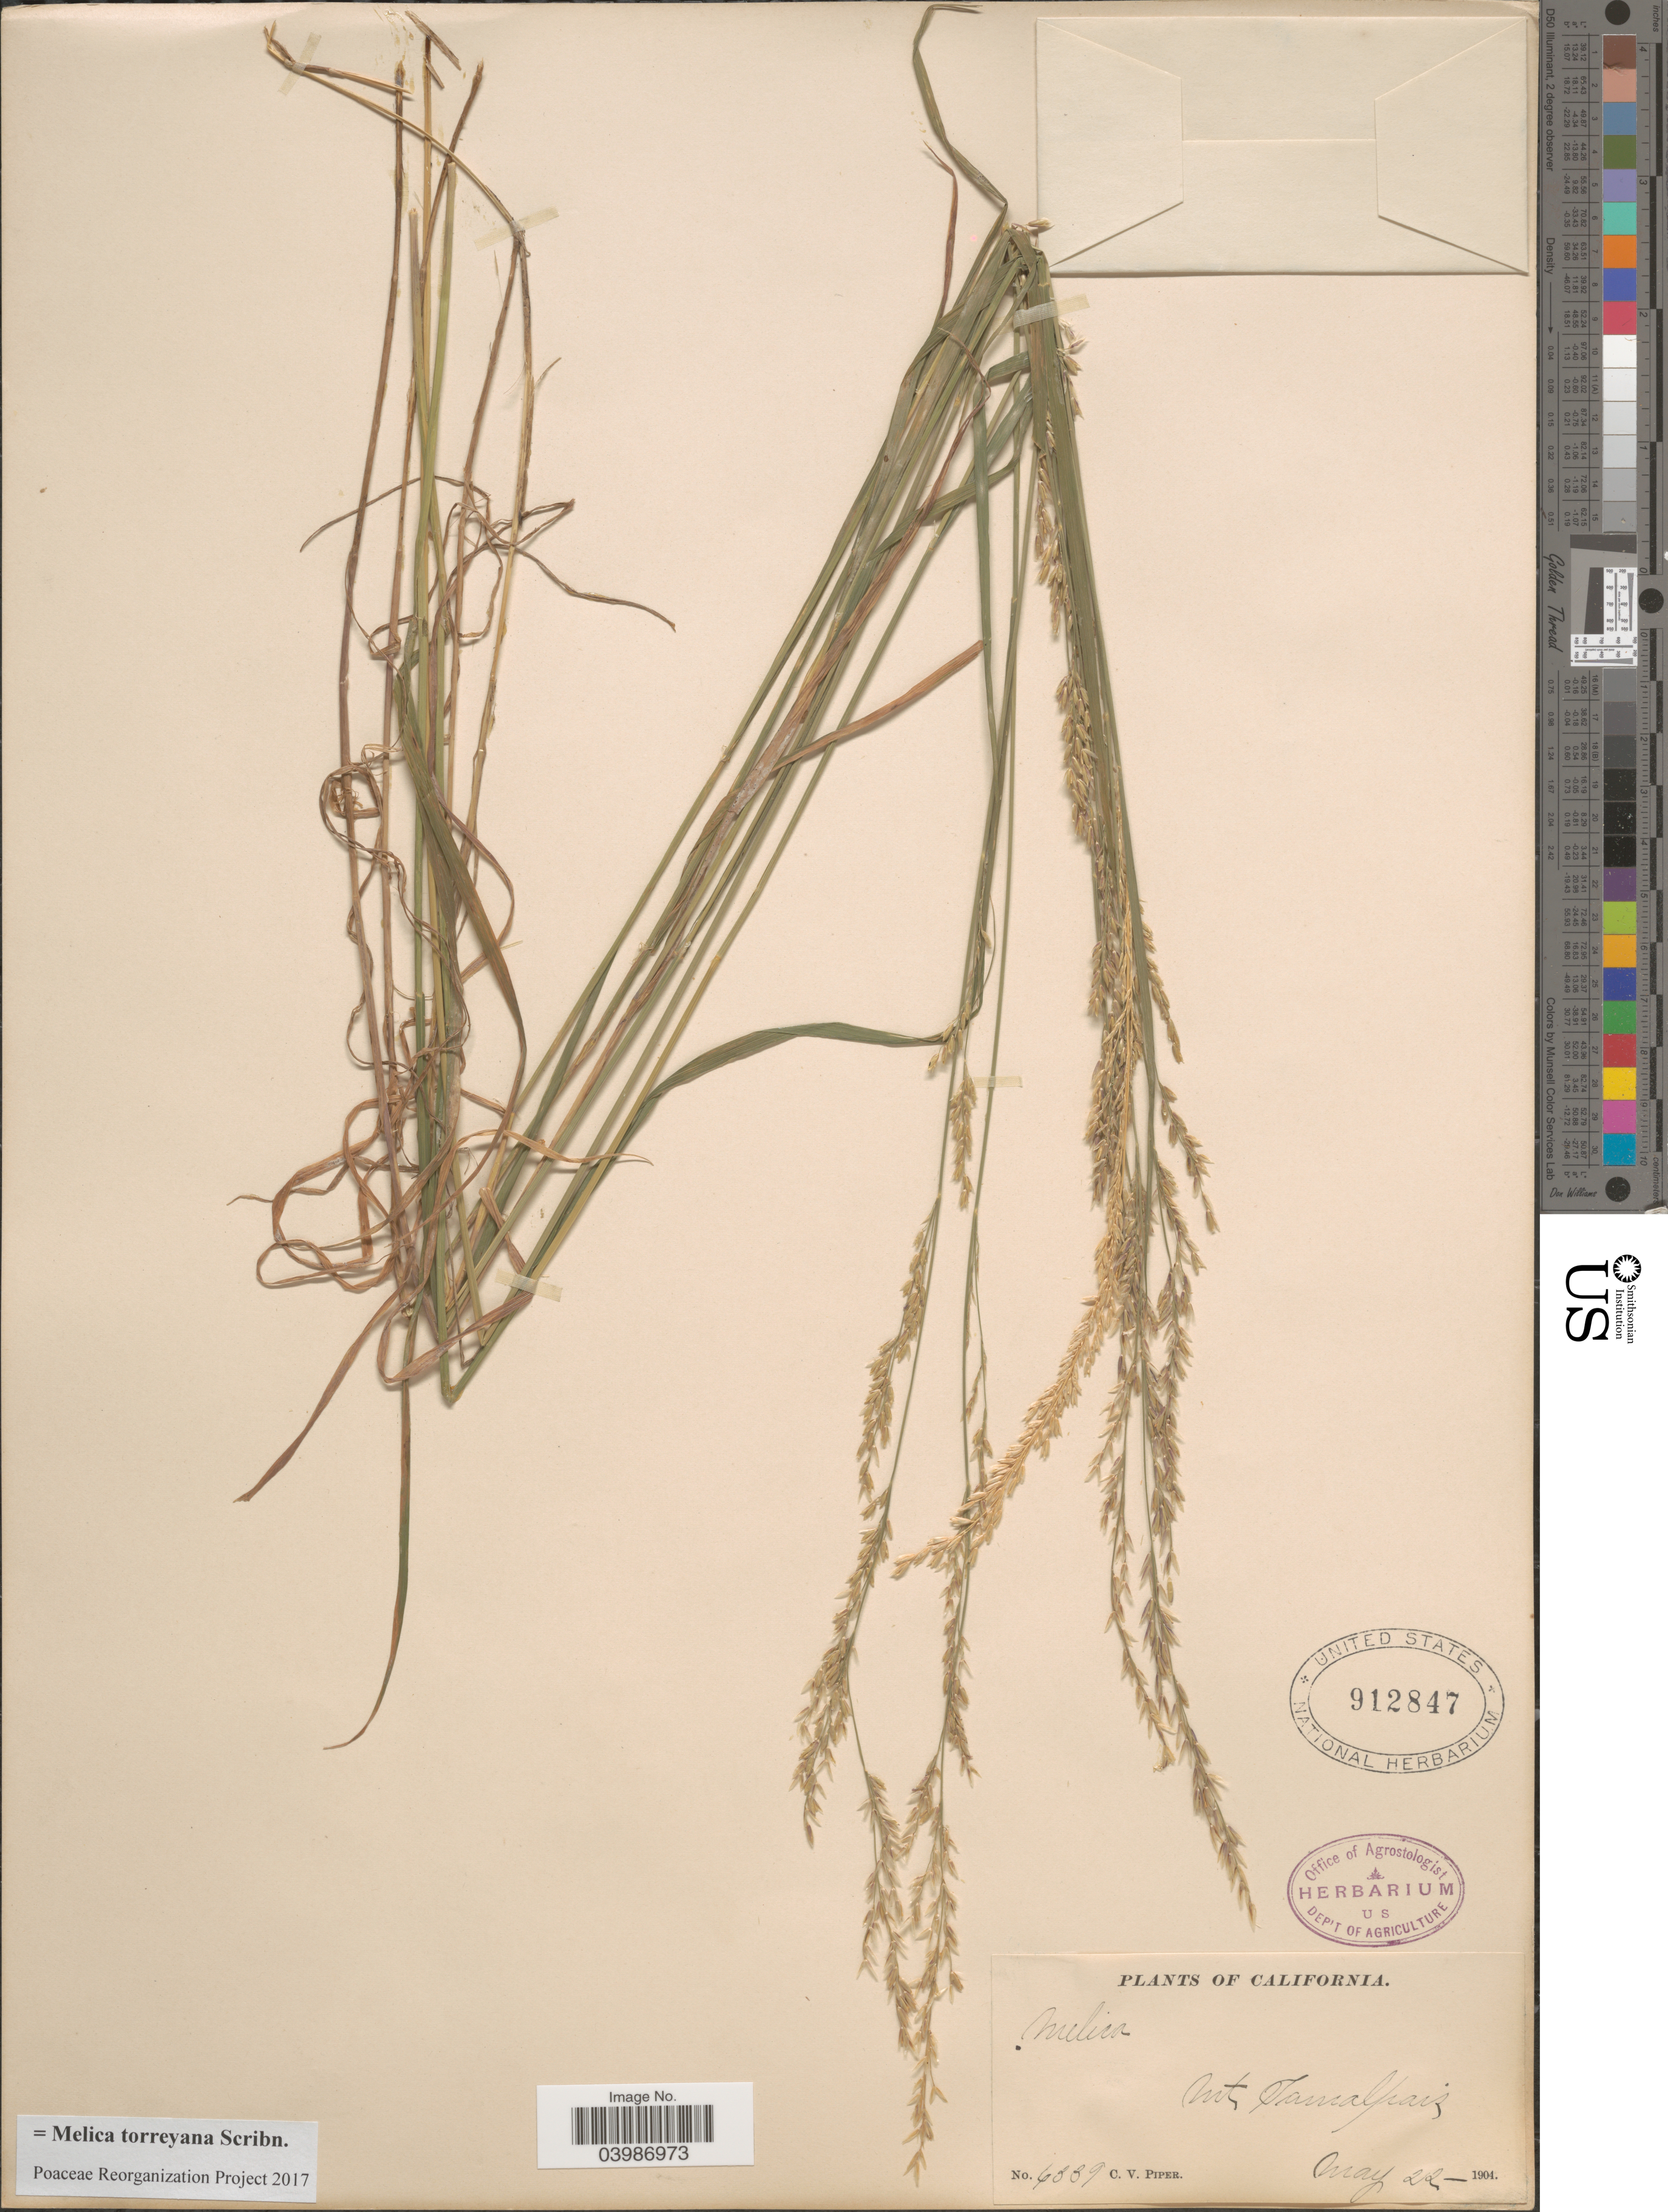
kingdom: Plantae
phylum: Tracheophyta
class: Liliopsida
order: Poales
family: Poaceae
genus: Melica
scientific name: Melica torreyana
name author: Scribn.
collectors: C. V. Piper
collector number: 6339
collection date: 1904-05-22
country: United States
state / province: California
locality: Mt Tamalpais.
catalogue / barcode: US 912847